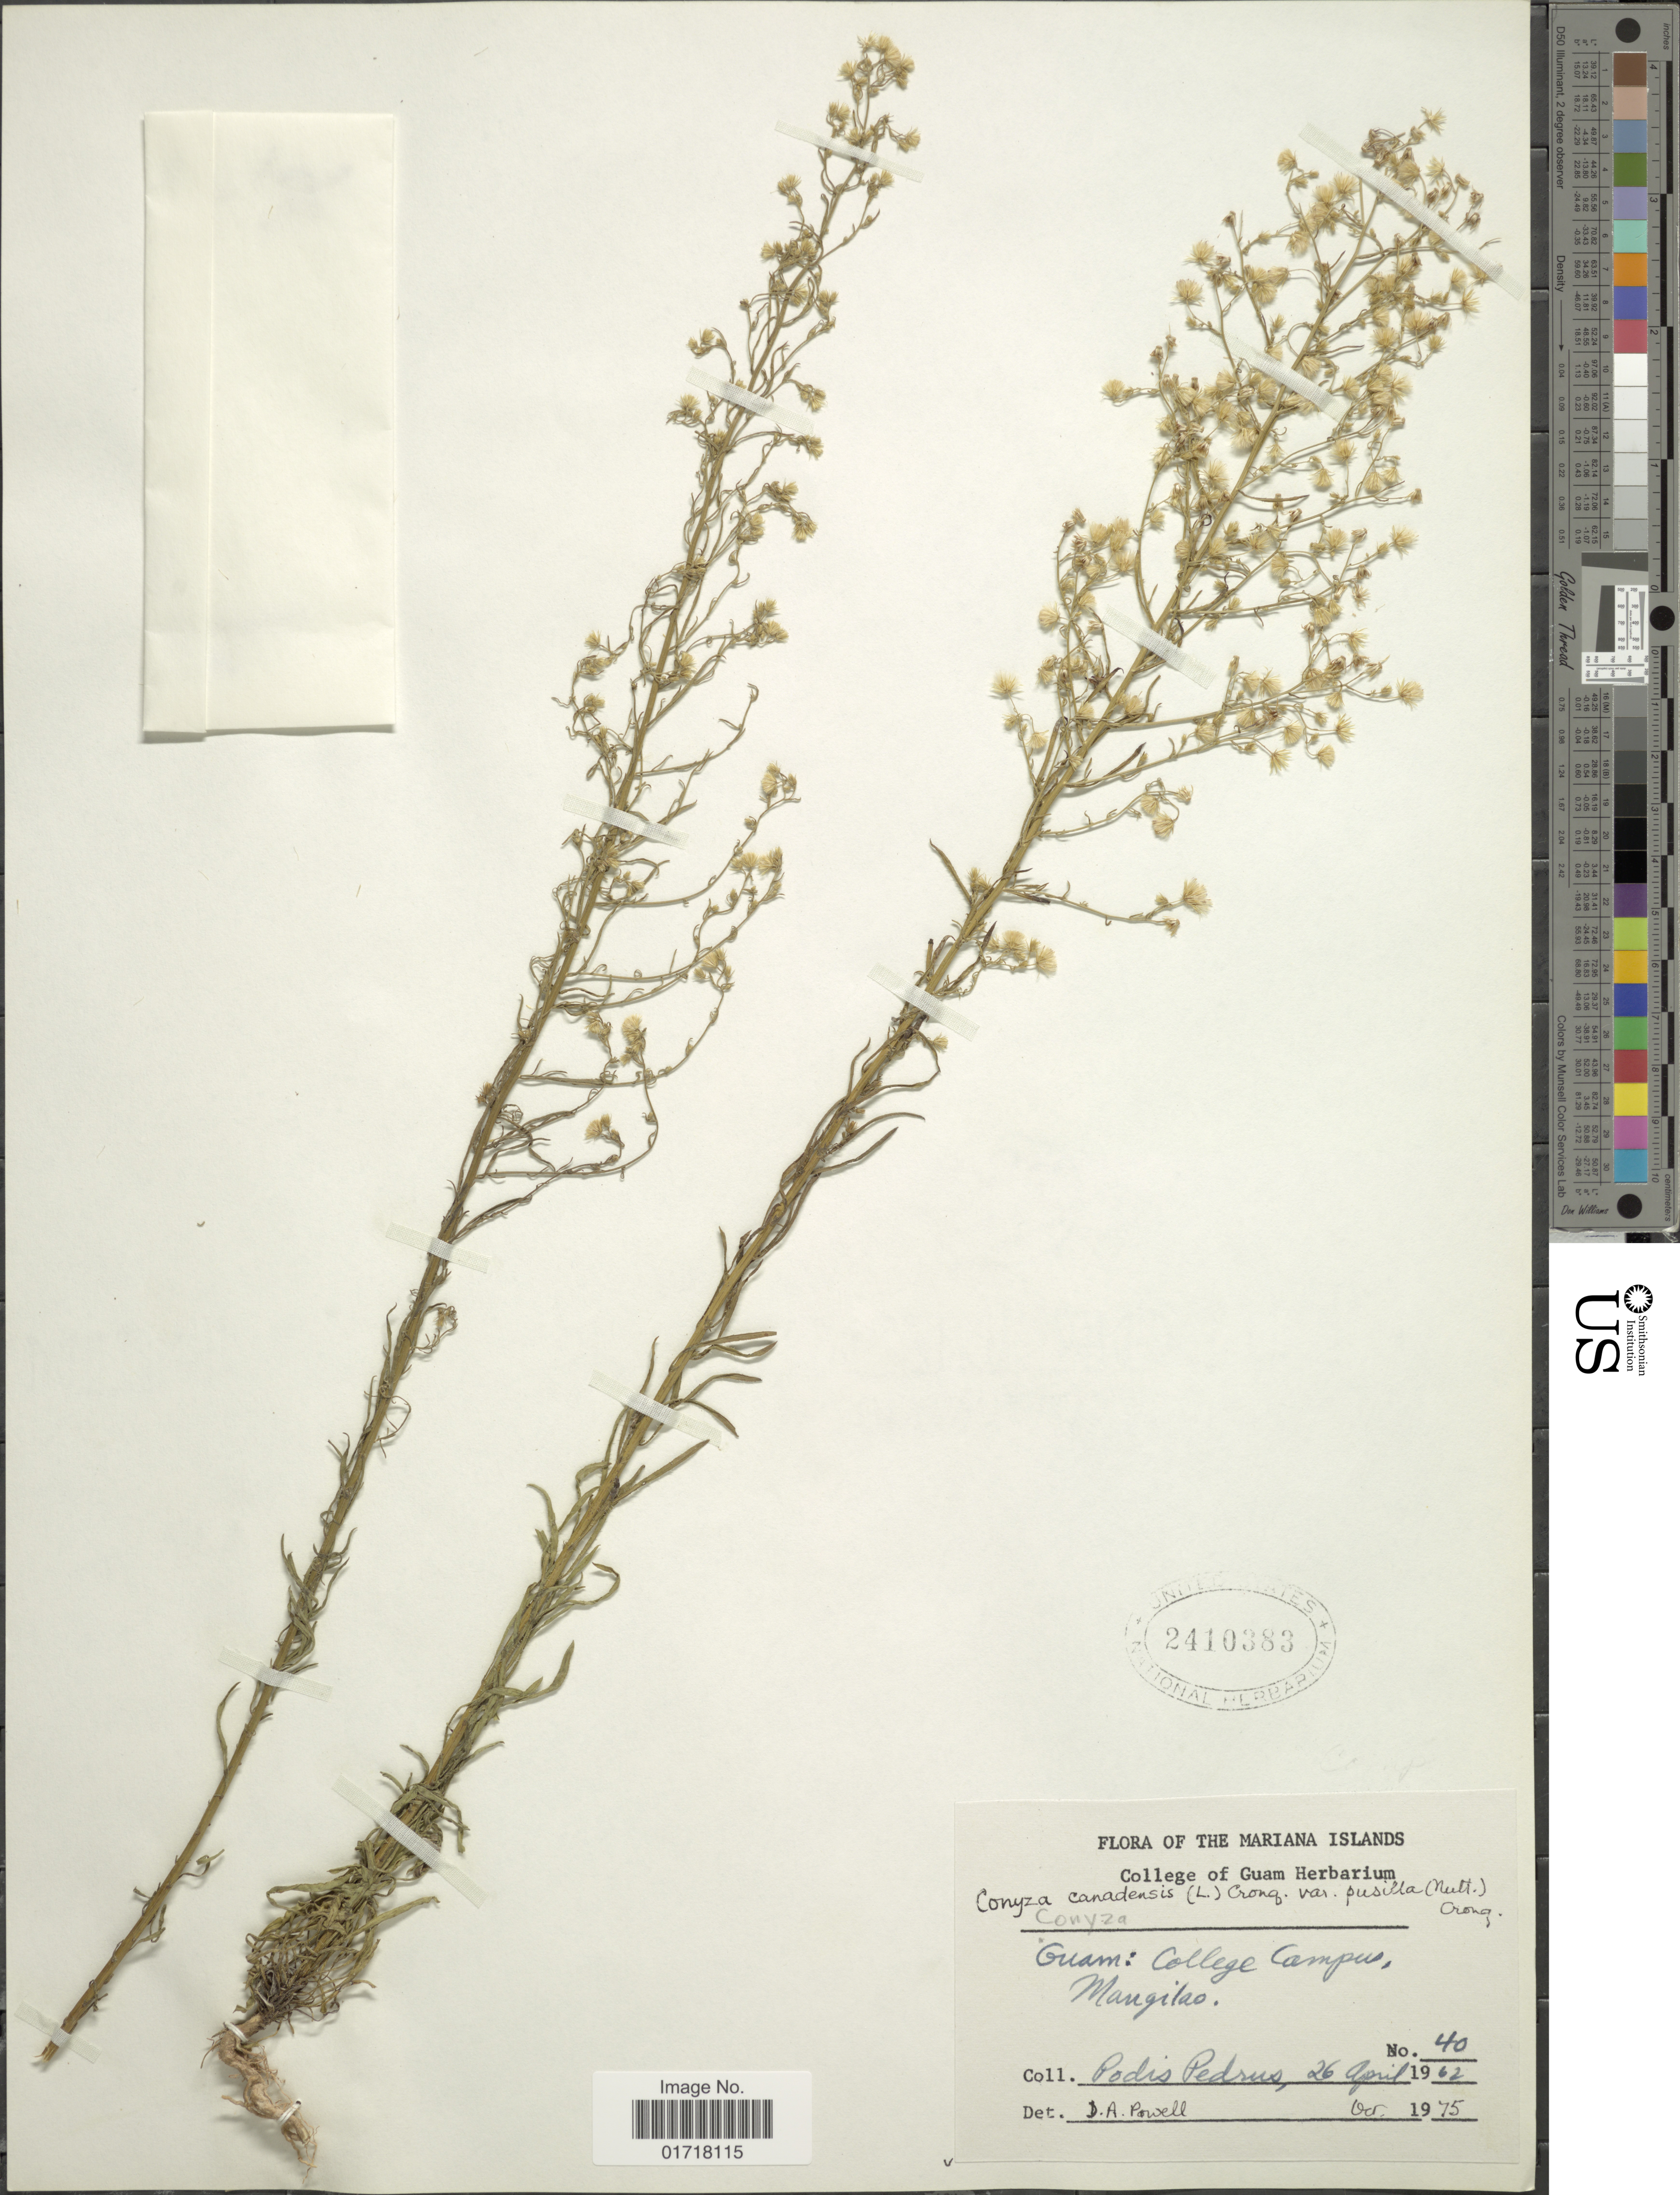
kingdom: Plantae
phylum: Tracheophyta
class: Magnoliopsida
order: Asterales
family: Asteraceae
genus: Erigeron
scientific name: Erigeron canadensis var. pusillus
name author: (Nutt.) Bolvin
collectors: P. Pedrus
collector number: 40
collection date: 1962-04-26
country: Guam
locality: Guam: College Campus, Mangilao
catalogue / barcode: US 2410383